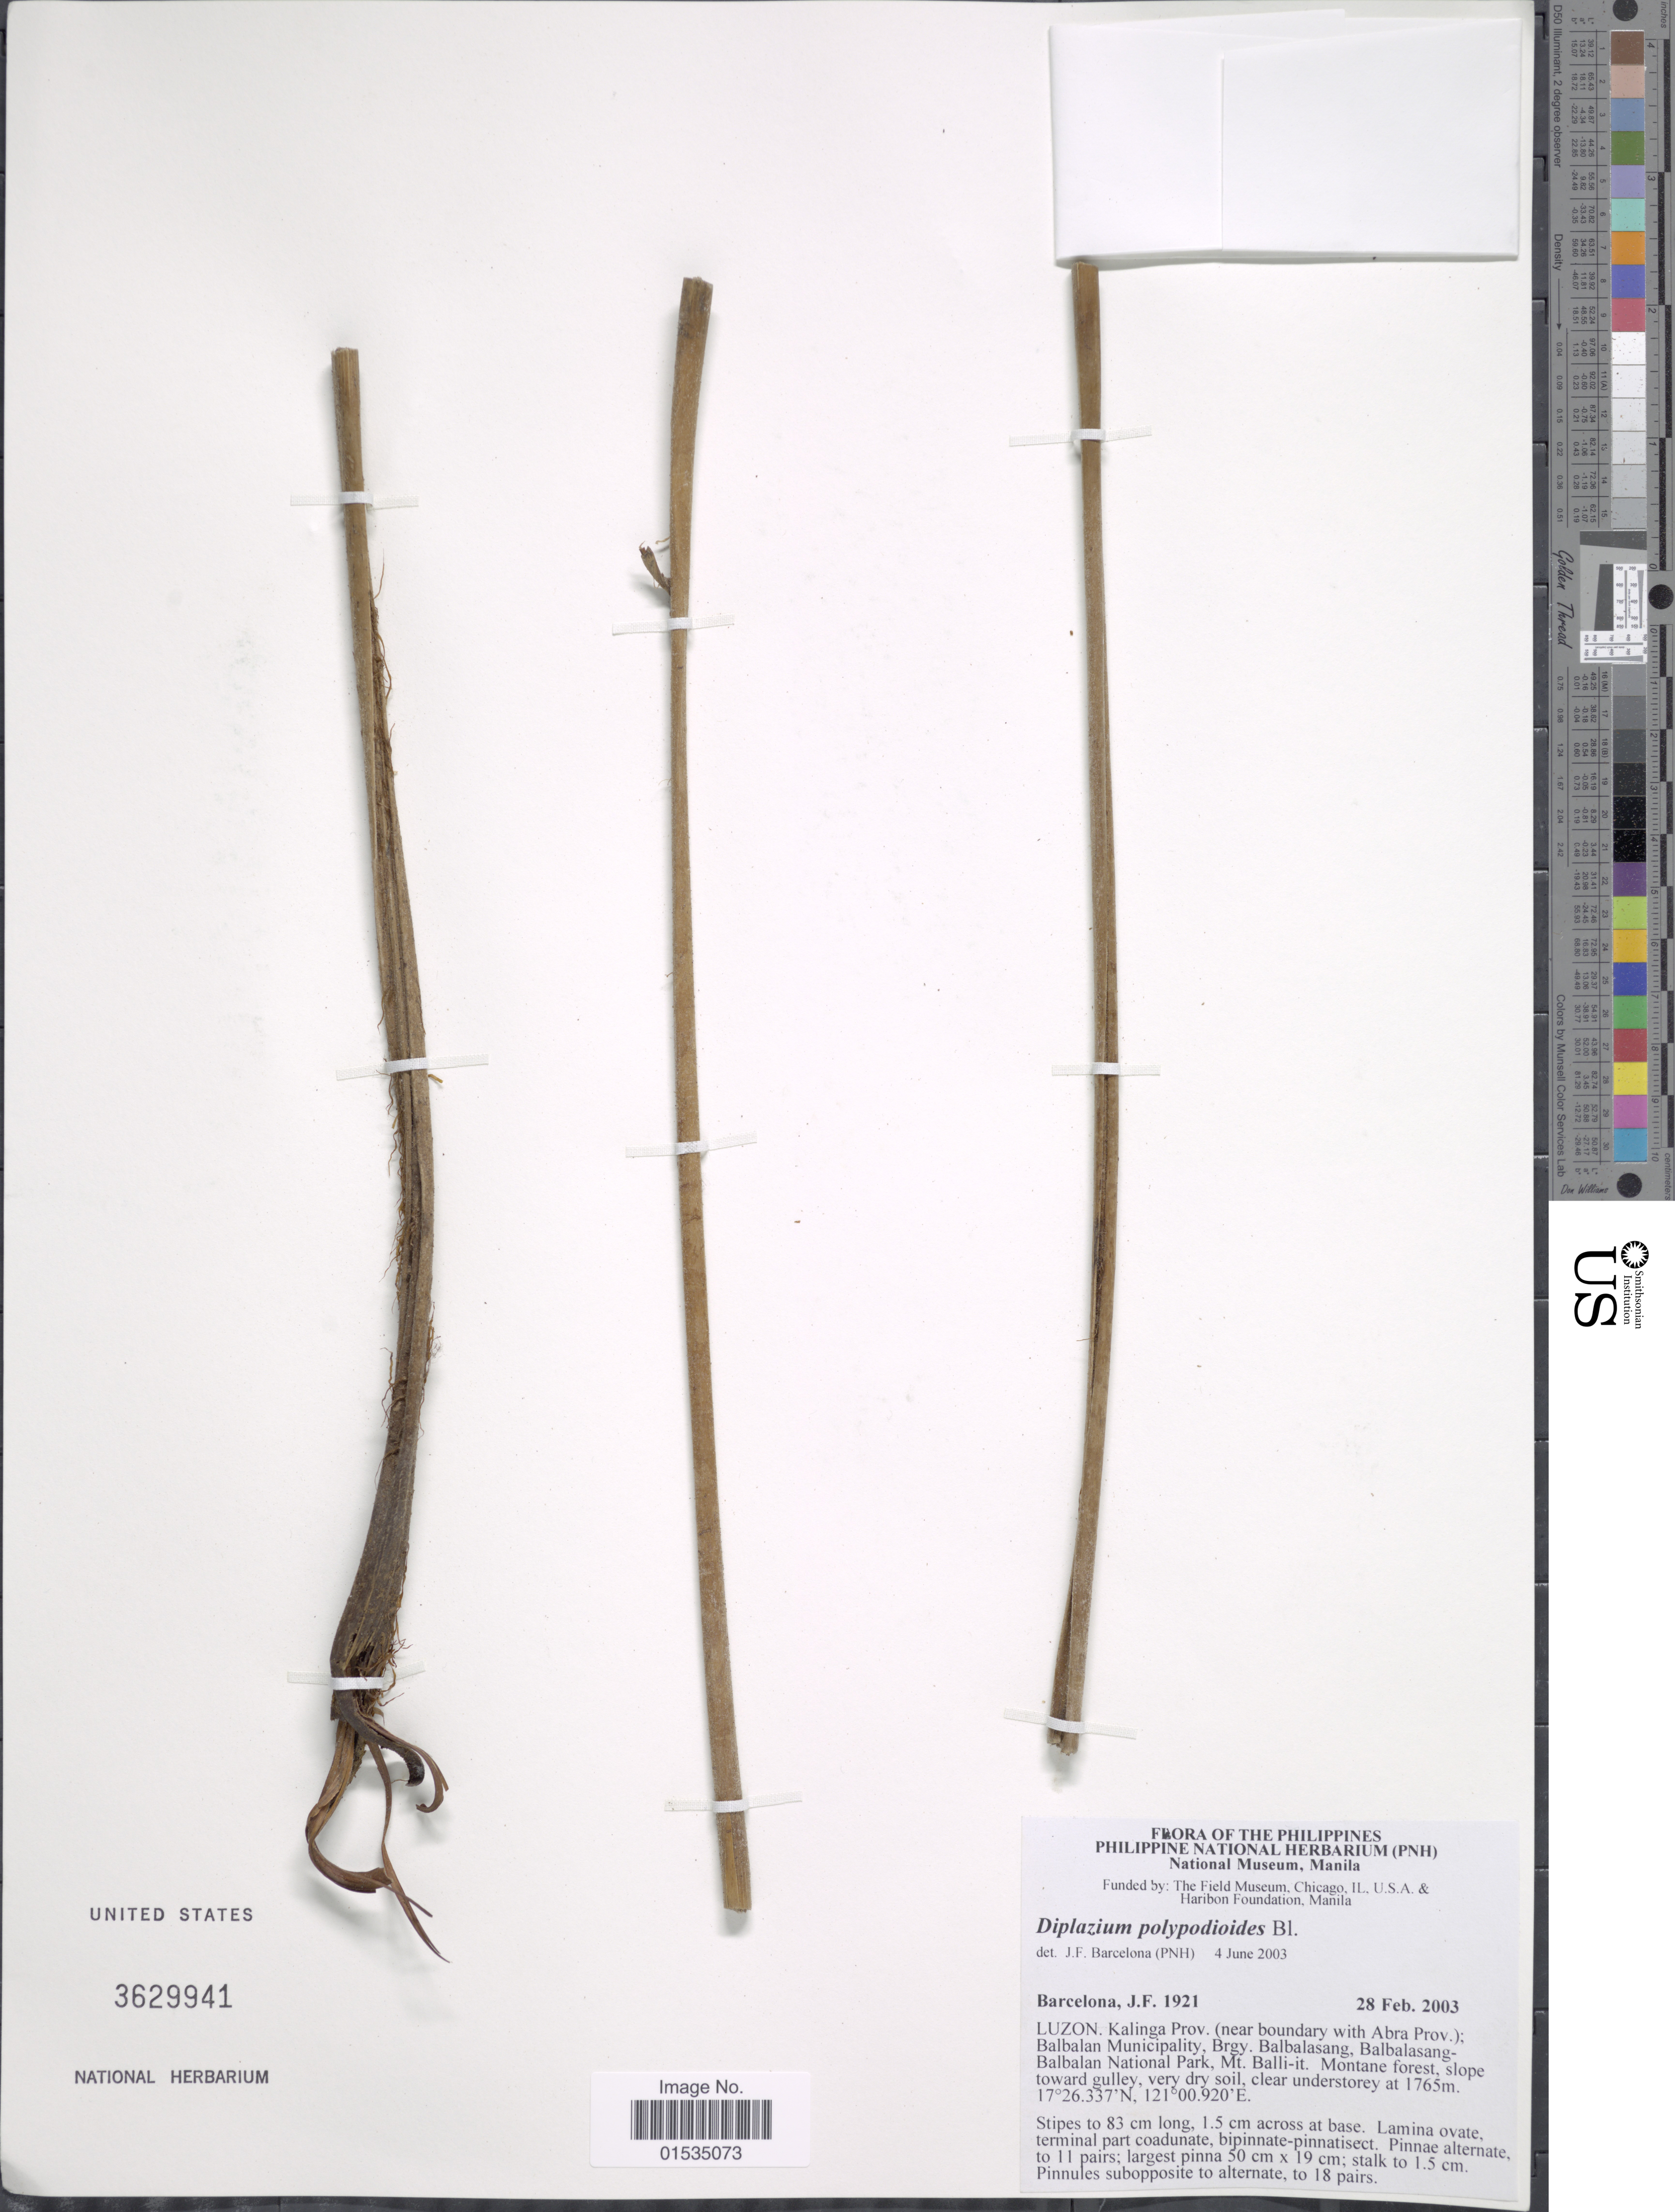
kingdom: Plantae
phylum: Tracheophyta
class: Polypodiopsida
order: Polypodiales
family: Athyriaceae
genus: Diplazium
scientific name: Diplazium polypodioides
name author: Blume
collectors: J. F. Barcelona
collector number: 1921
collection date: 2003-02-28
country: Philippines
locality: Luzon, Kalinga Prov. (Near boundary with Abra Prov.), Balbalan Municipality, Brgy Balbalasang-balbalan National Park, Mt. Balli-it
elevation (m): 1765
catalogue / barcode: US 3629941